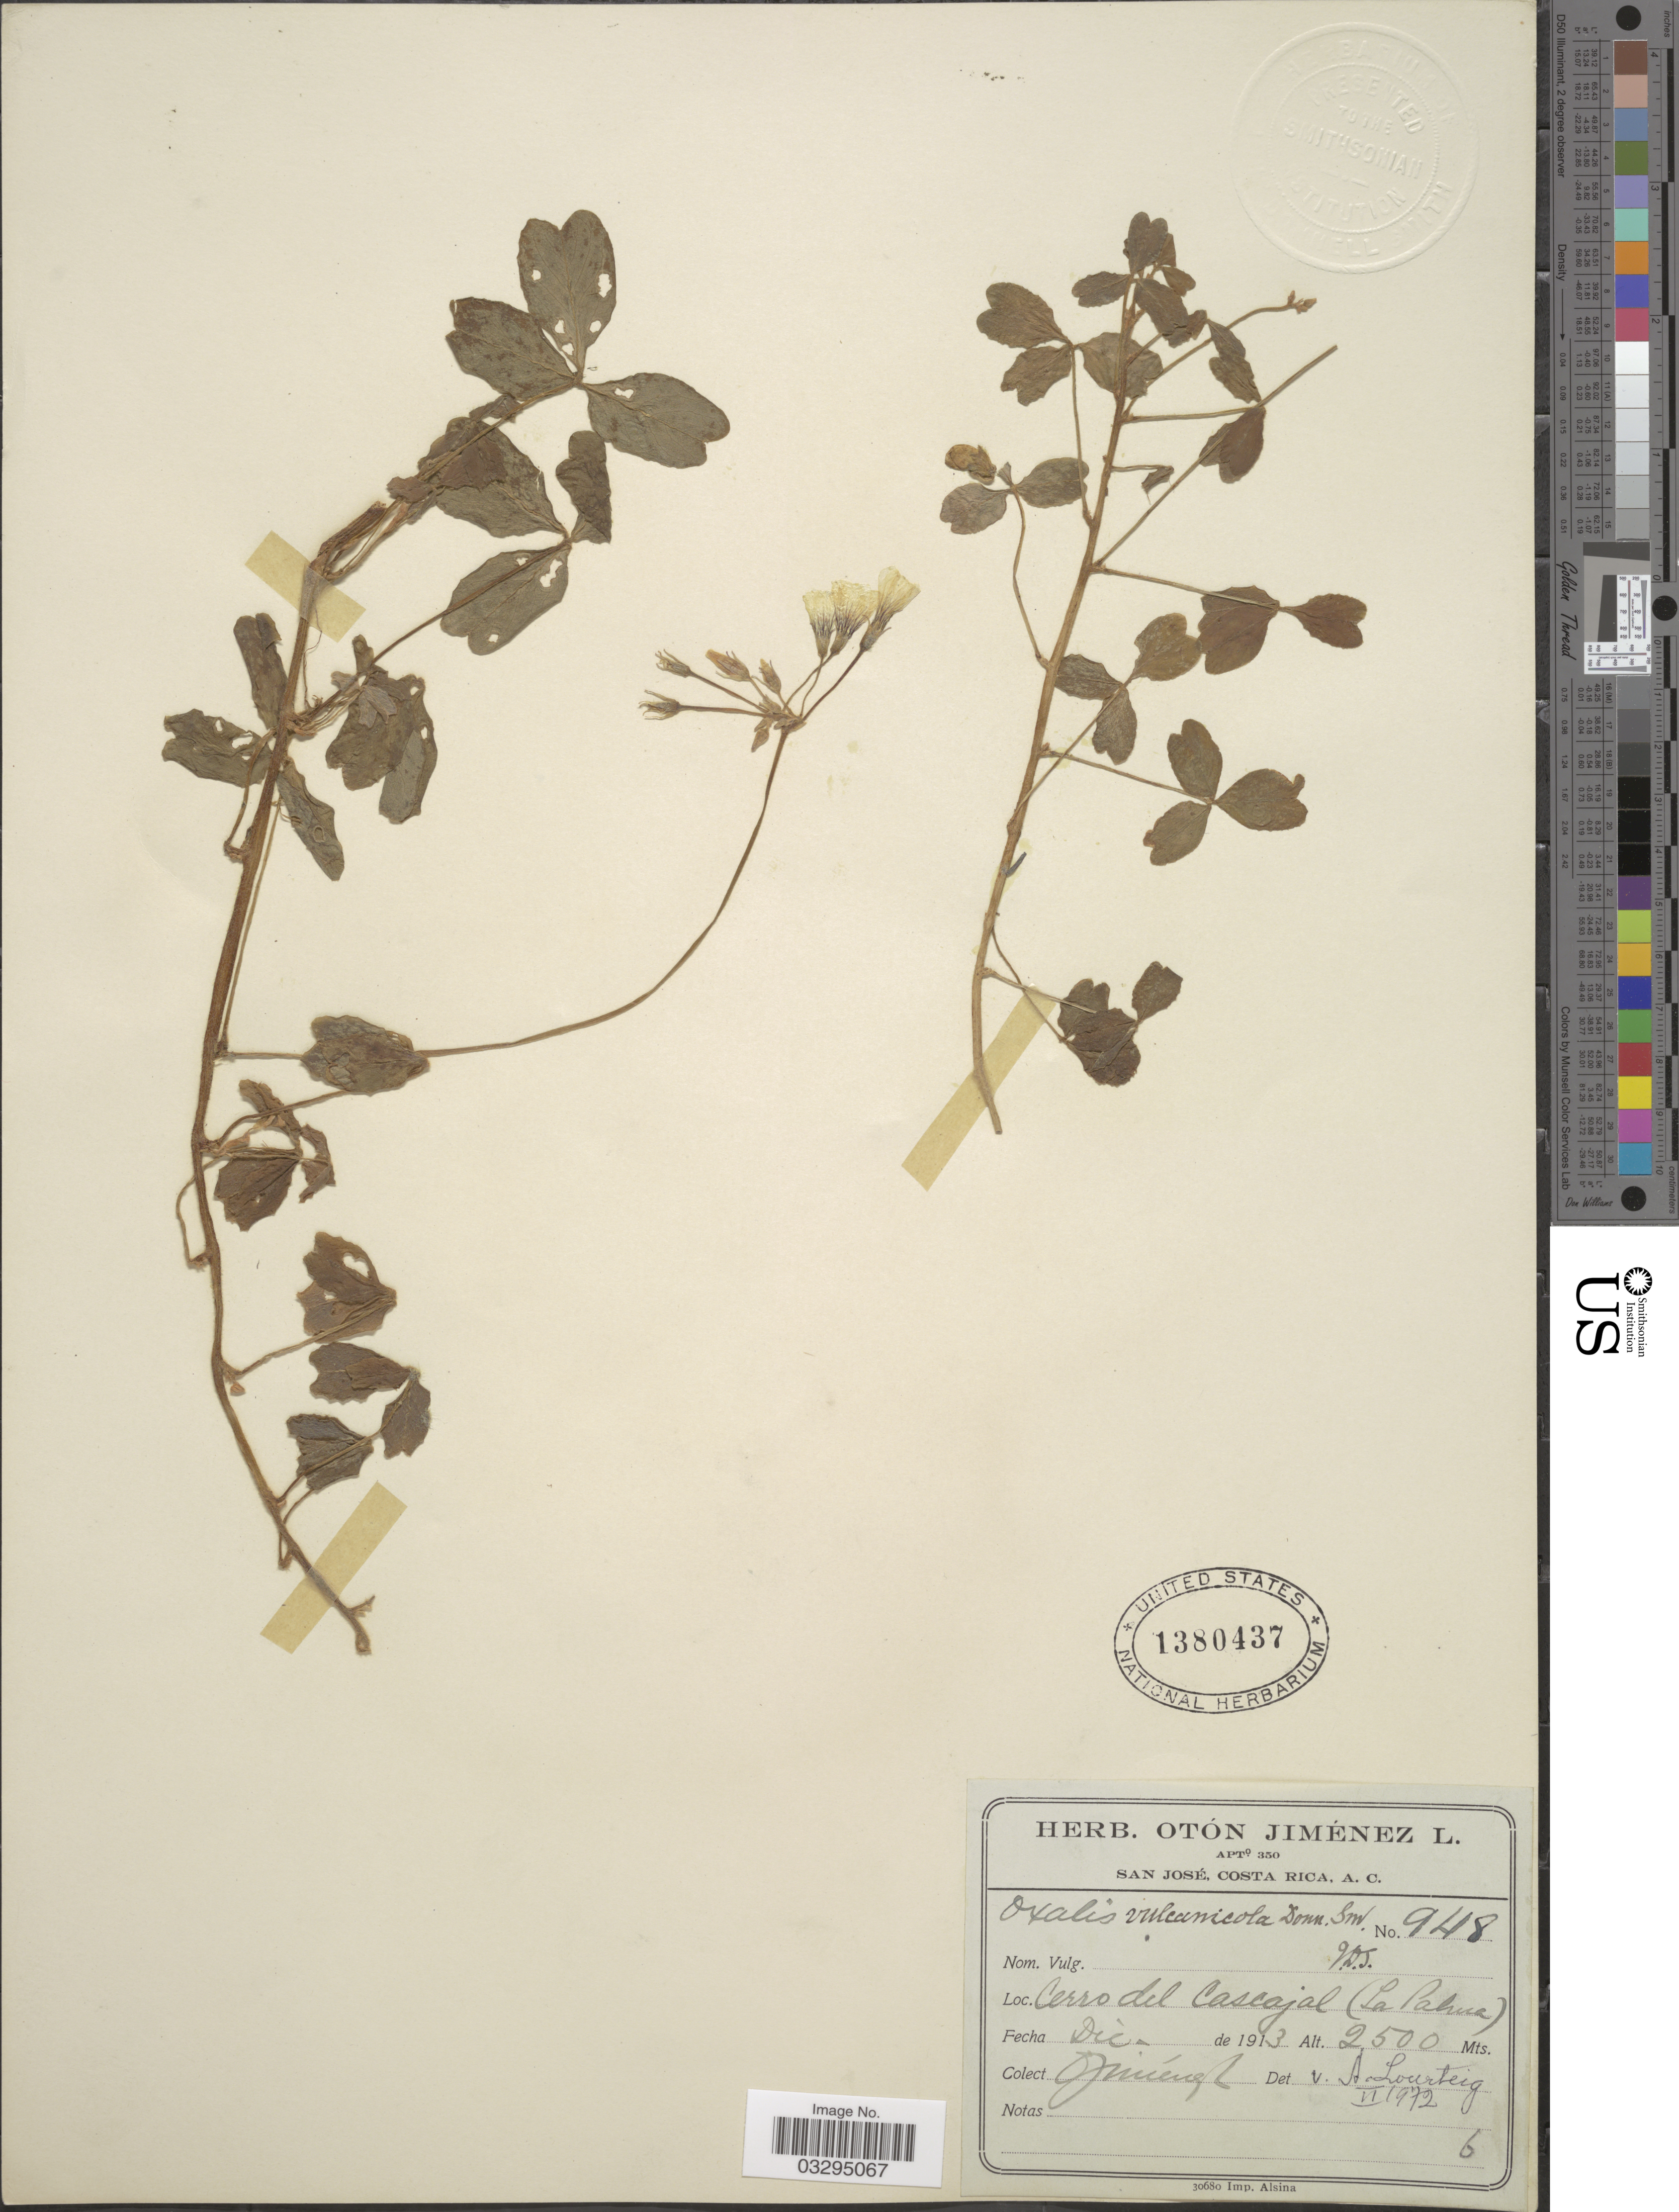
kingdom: Plantae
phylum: Tracheophyta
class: Magnoliopsida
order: Oxalidales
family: Oxalidaceae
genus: Oxalis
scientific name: Oxalis spiralis subsp. vulcanicola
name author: (Donn. Sm.) Lourteig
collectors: O. Jiménez L.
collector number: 948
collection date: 1913-12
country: Costa Rica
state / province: San José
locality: Cerro del Cascajal (La Palma).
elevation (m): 2500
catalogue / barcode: US 1380437